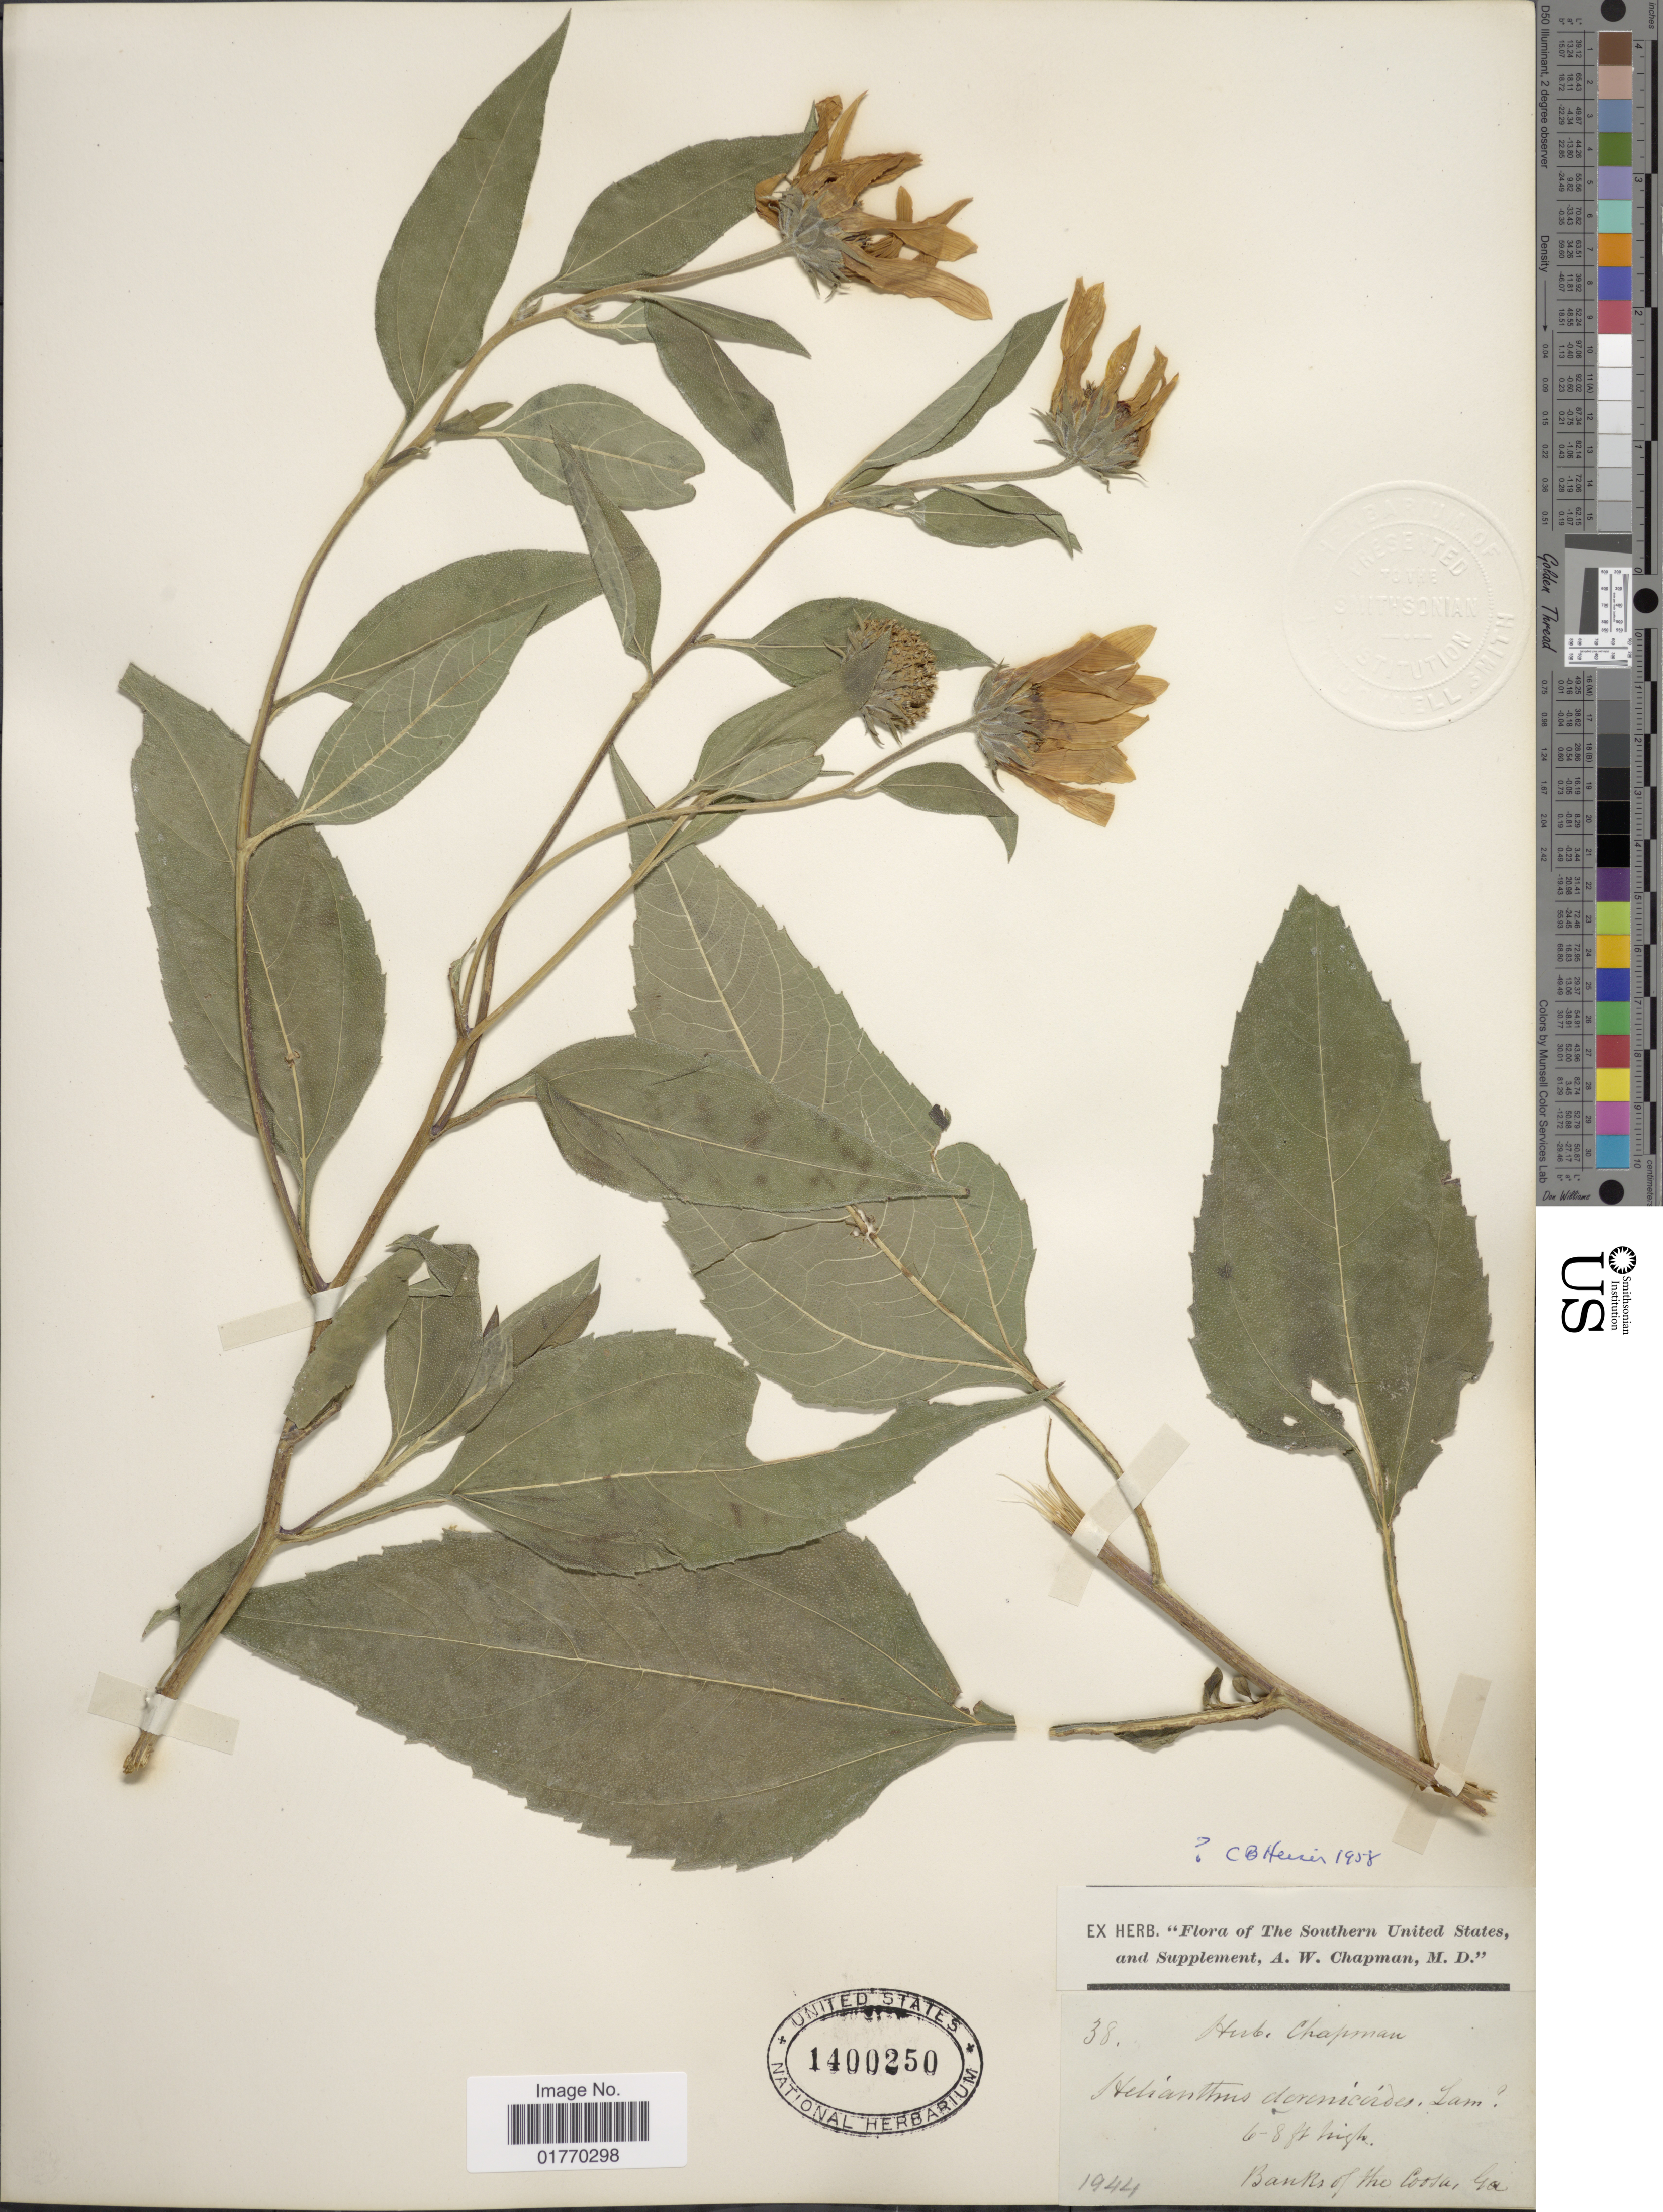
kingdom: Plantae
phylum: Tracheophyta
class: Magnoliopsida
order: Asterales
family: Asteraceae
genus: Helianthus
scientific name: Helianthus doronocoides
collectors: ex herb. Chapman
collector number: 38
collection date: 1944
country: United States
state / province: Georgia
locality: Banks of the Coasa, Ga.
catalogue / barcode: US 1400250